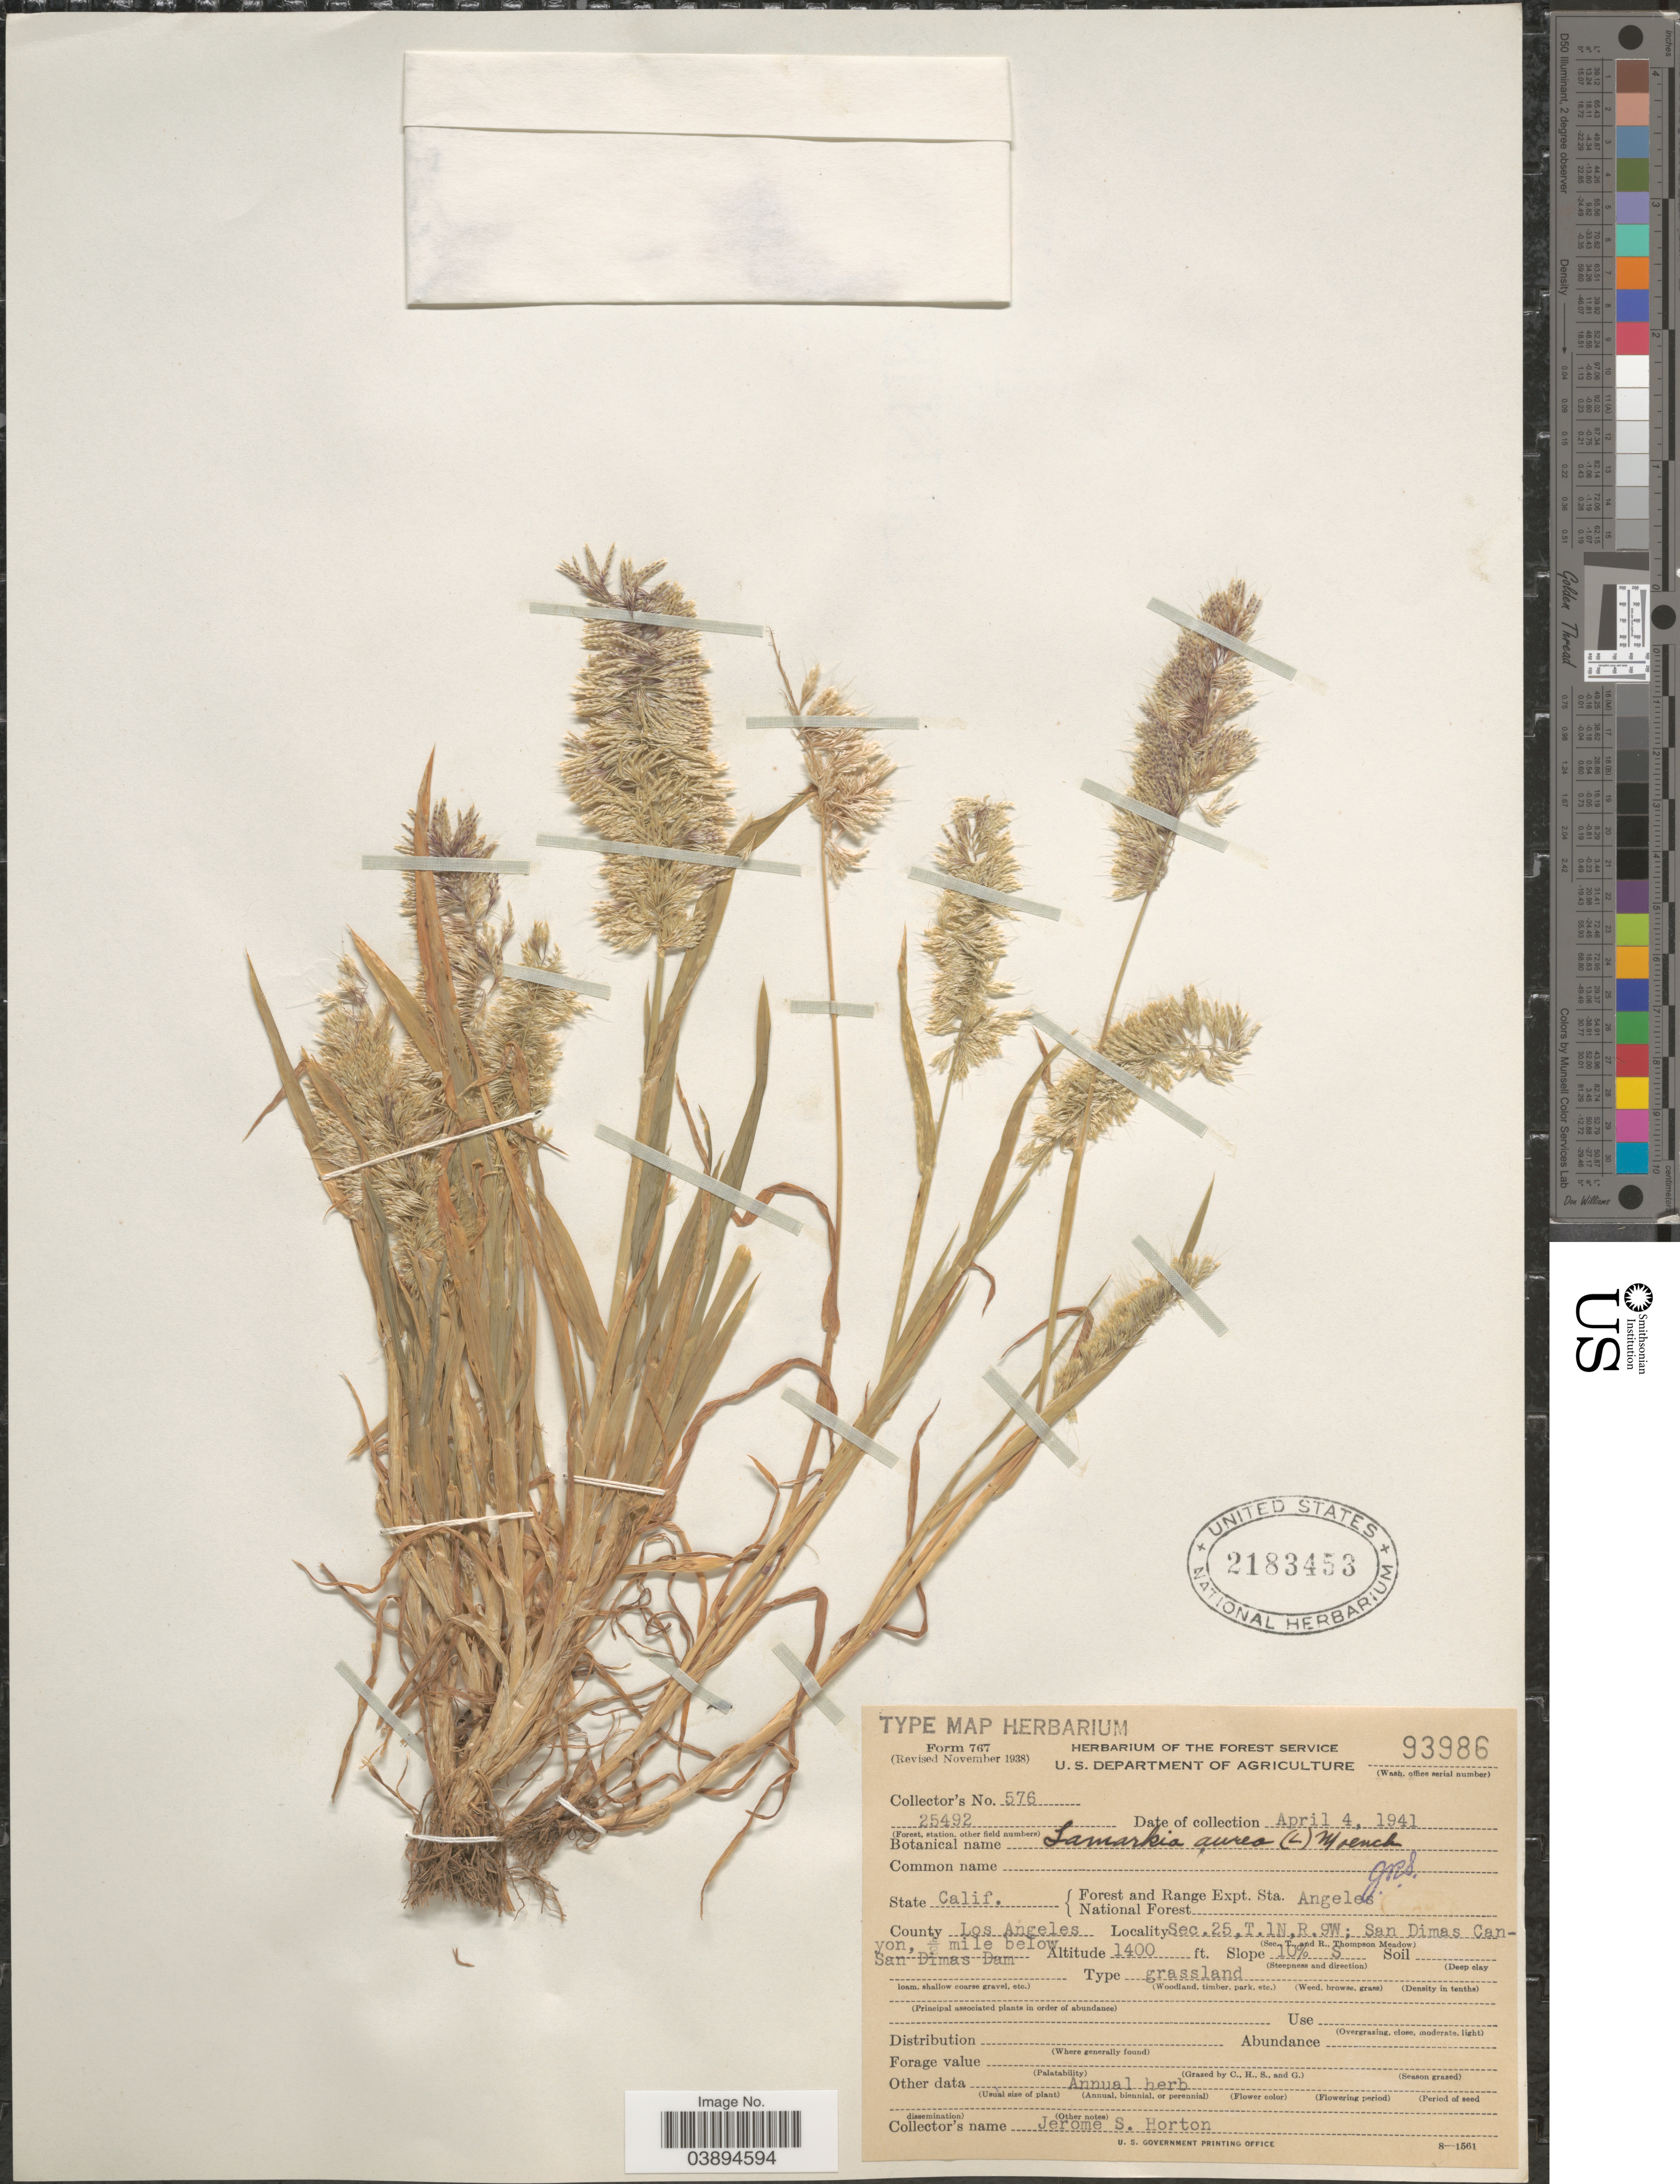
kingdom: Plantae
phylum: Tracheophyta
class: Liliopsida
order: Poales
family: Poaceae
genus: Lamarckia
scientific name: Lamarckia aurea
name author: (L.) Moench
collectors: J. Horton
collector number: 576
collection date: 1941-04-04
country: United States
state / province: California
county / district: Los Angeles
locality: Forest and Range Expt. Sta. National Forest Angeles. County Los Angeles. Sec. 25, T.1N, R.9W; San Dimas Canyo, ½ mile below San Dimas Dam.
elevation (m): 427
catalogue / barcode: US 2183453